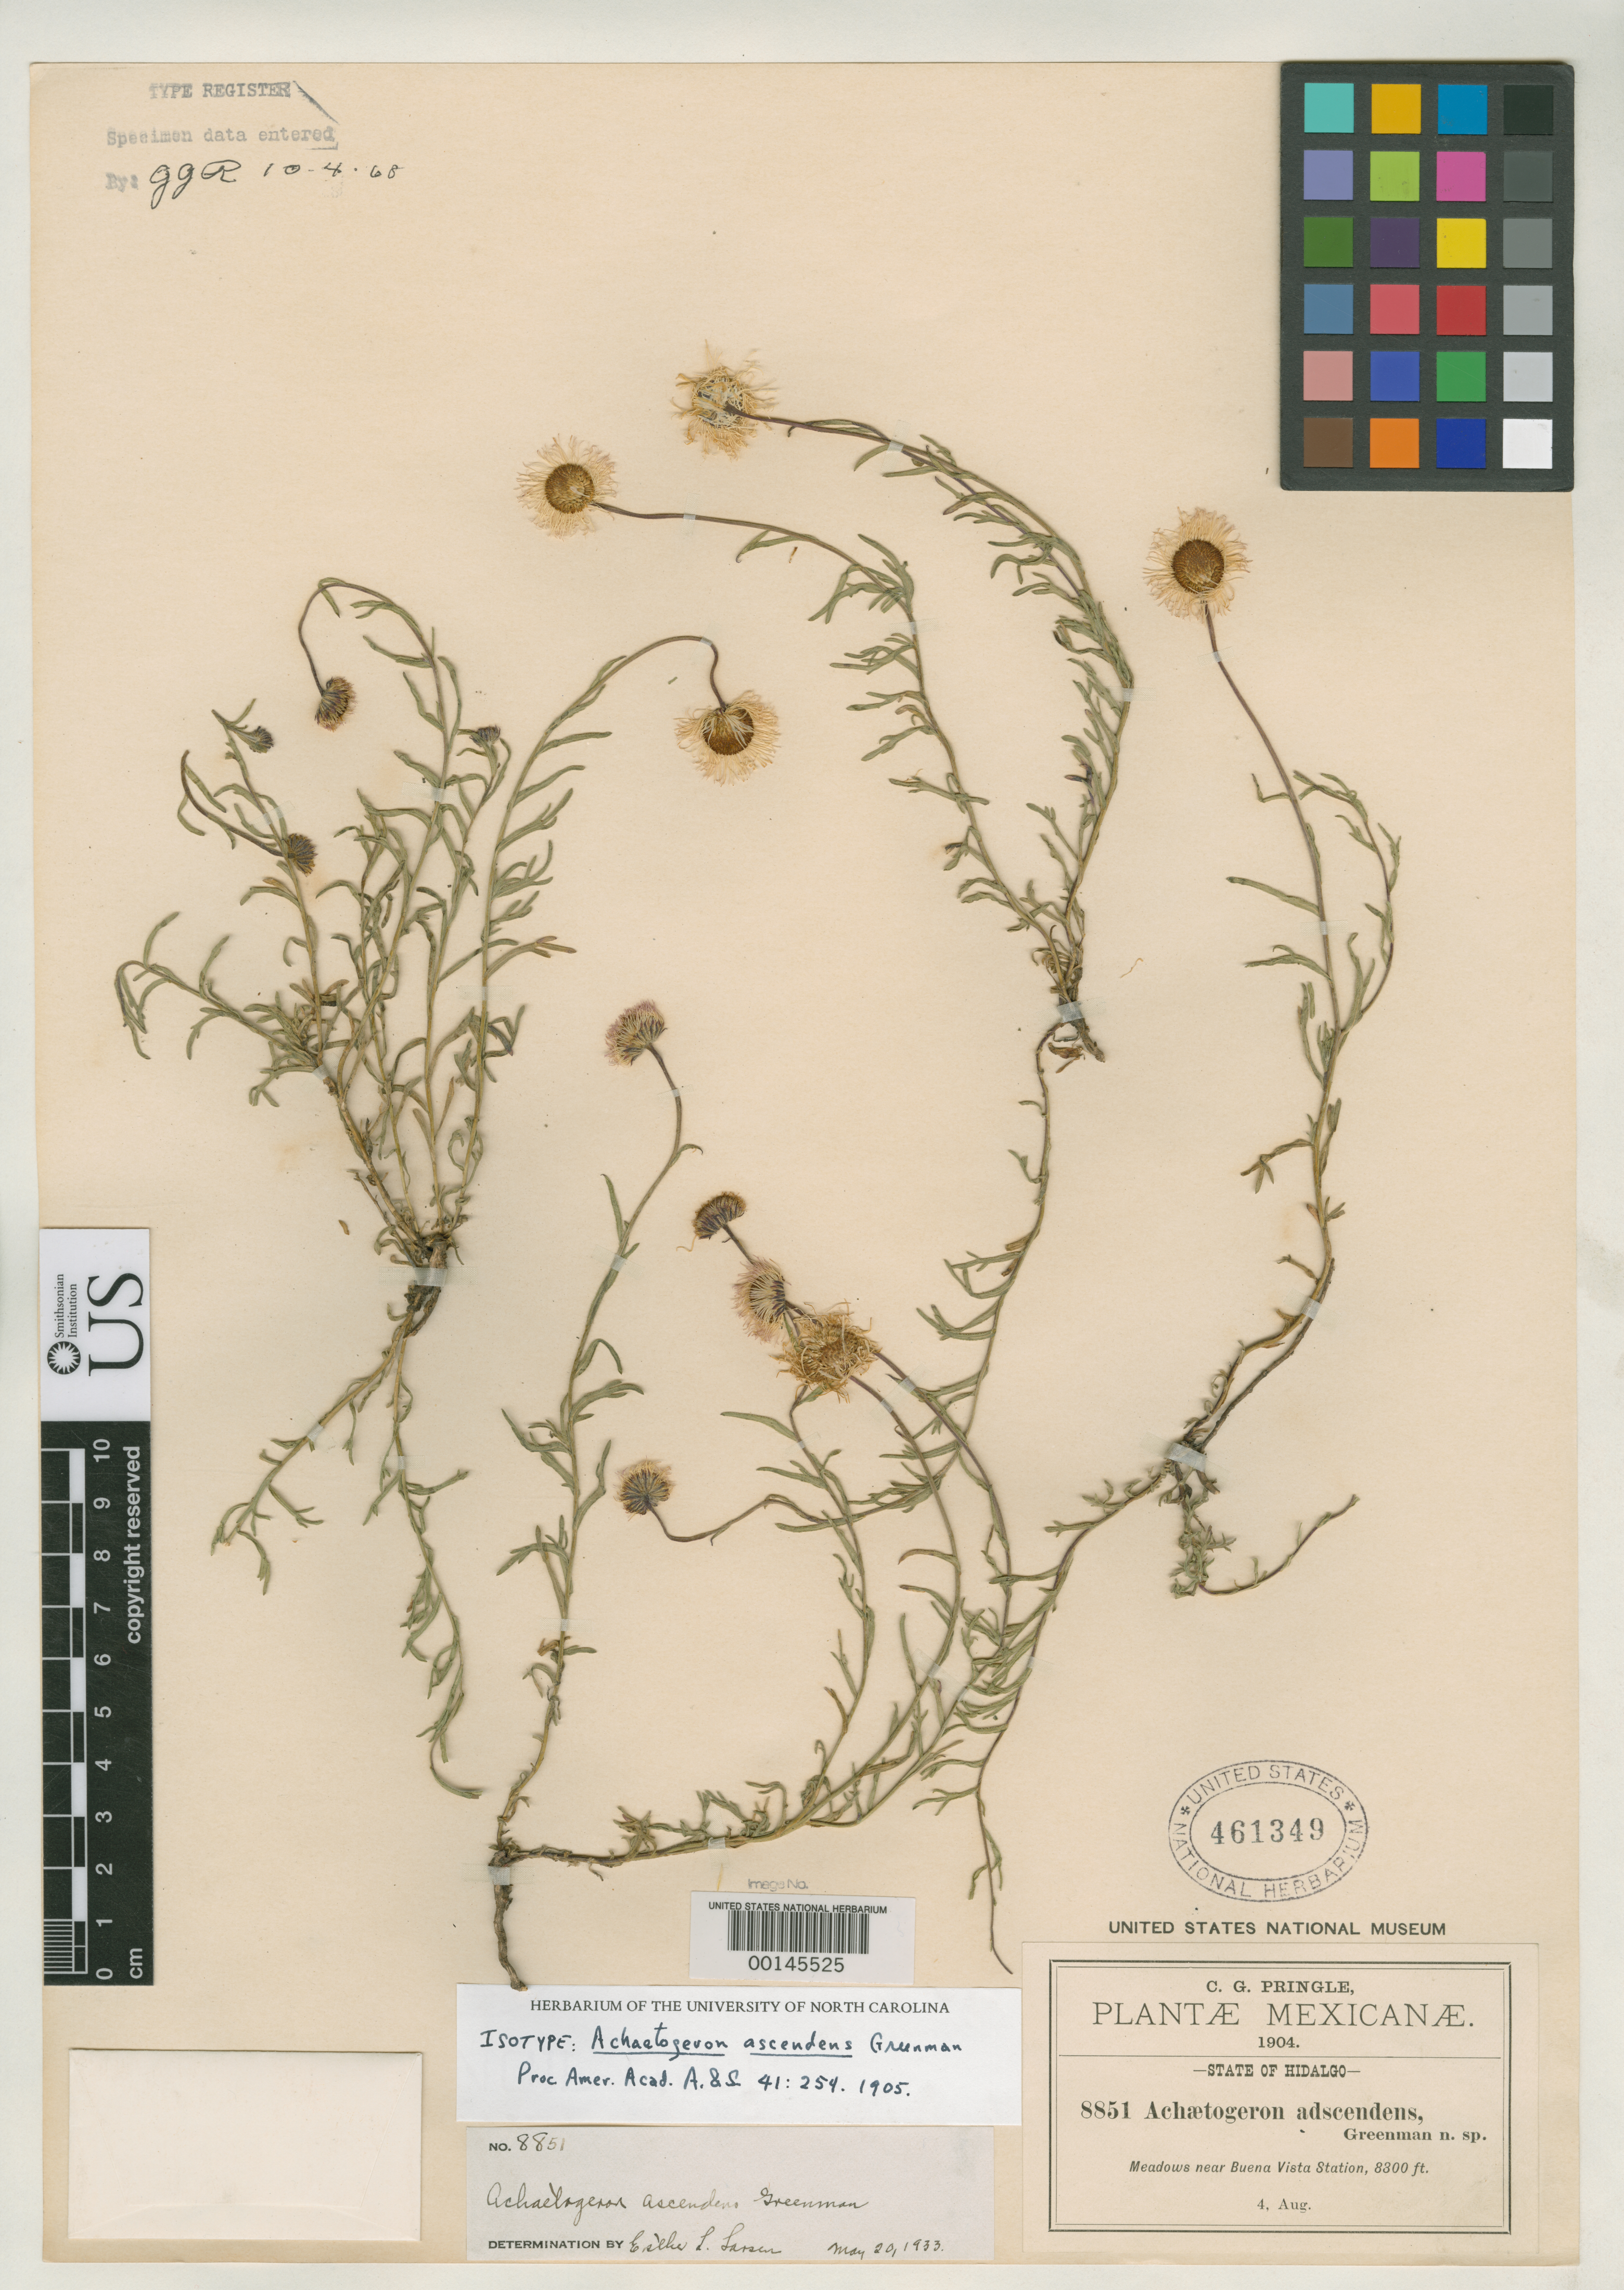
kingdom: Plantae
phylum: Tracheophyta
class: Magnoliopsida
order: Asterales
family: Asteraceae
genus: Achaetogeron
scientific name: Achaetogeron ascendens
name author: Greenm.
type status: Isotype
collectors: C. G. Pringle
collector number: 8851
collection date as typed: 04 Aug 1904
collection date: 1904-08-04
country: Mexico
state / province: Hidalgo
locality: Near Buena Vista Station.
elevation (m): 2530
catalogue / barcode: US 461349